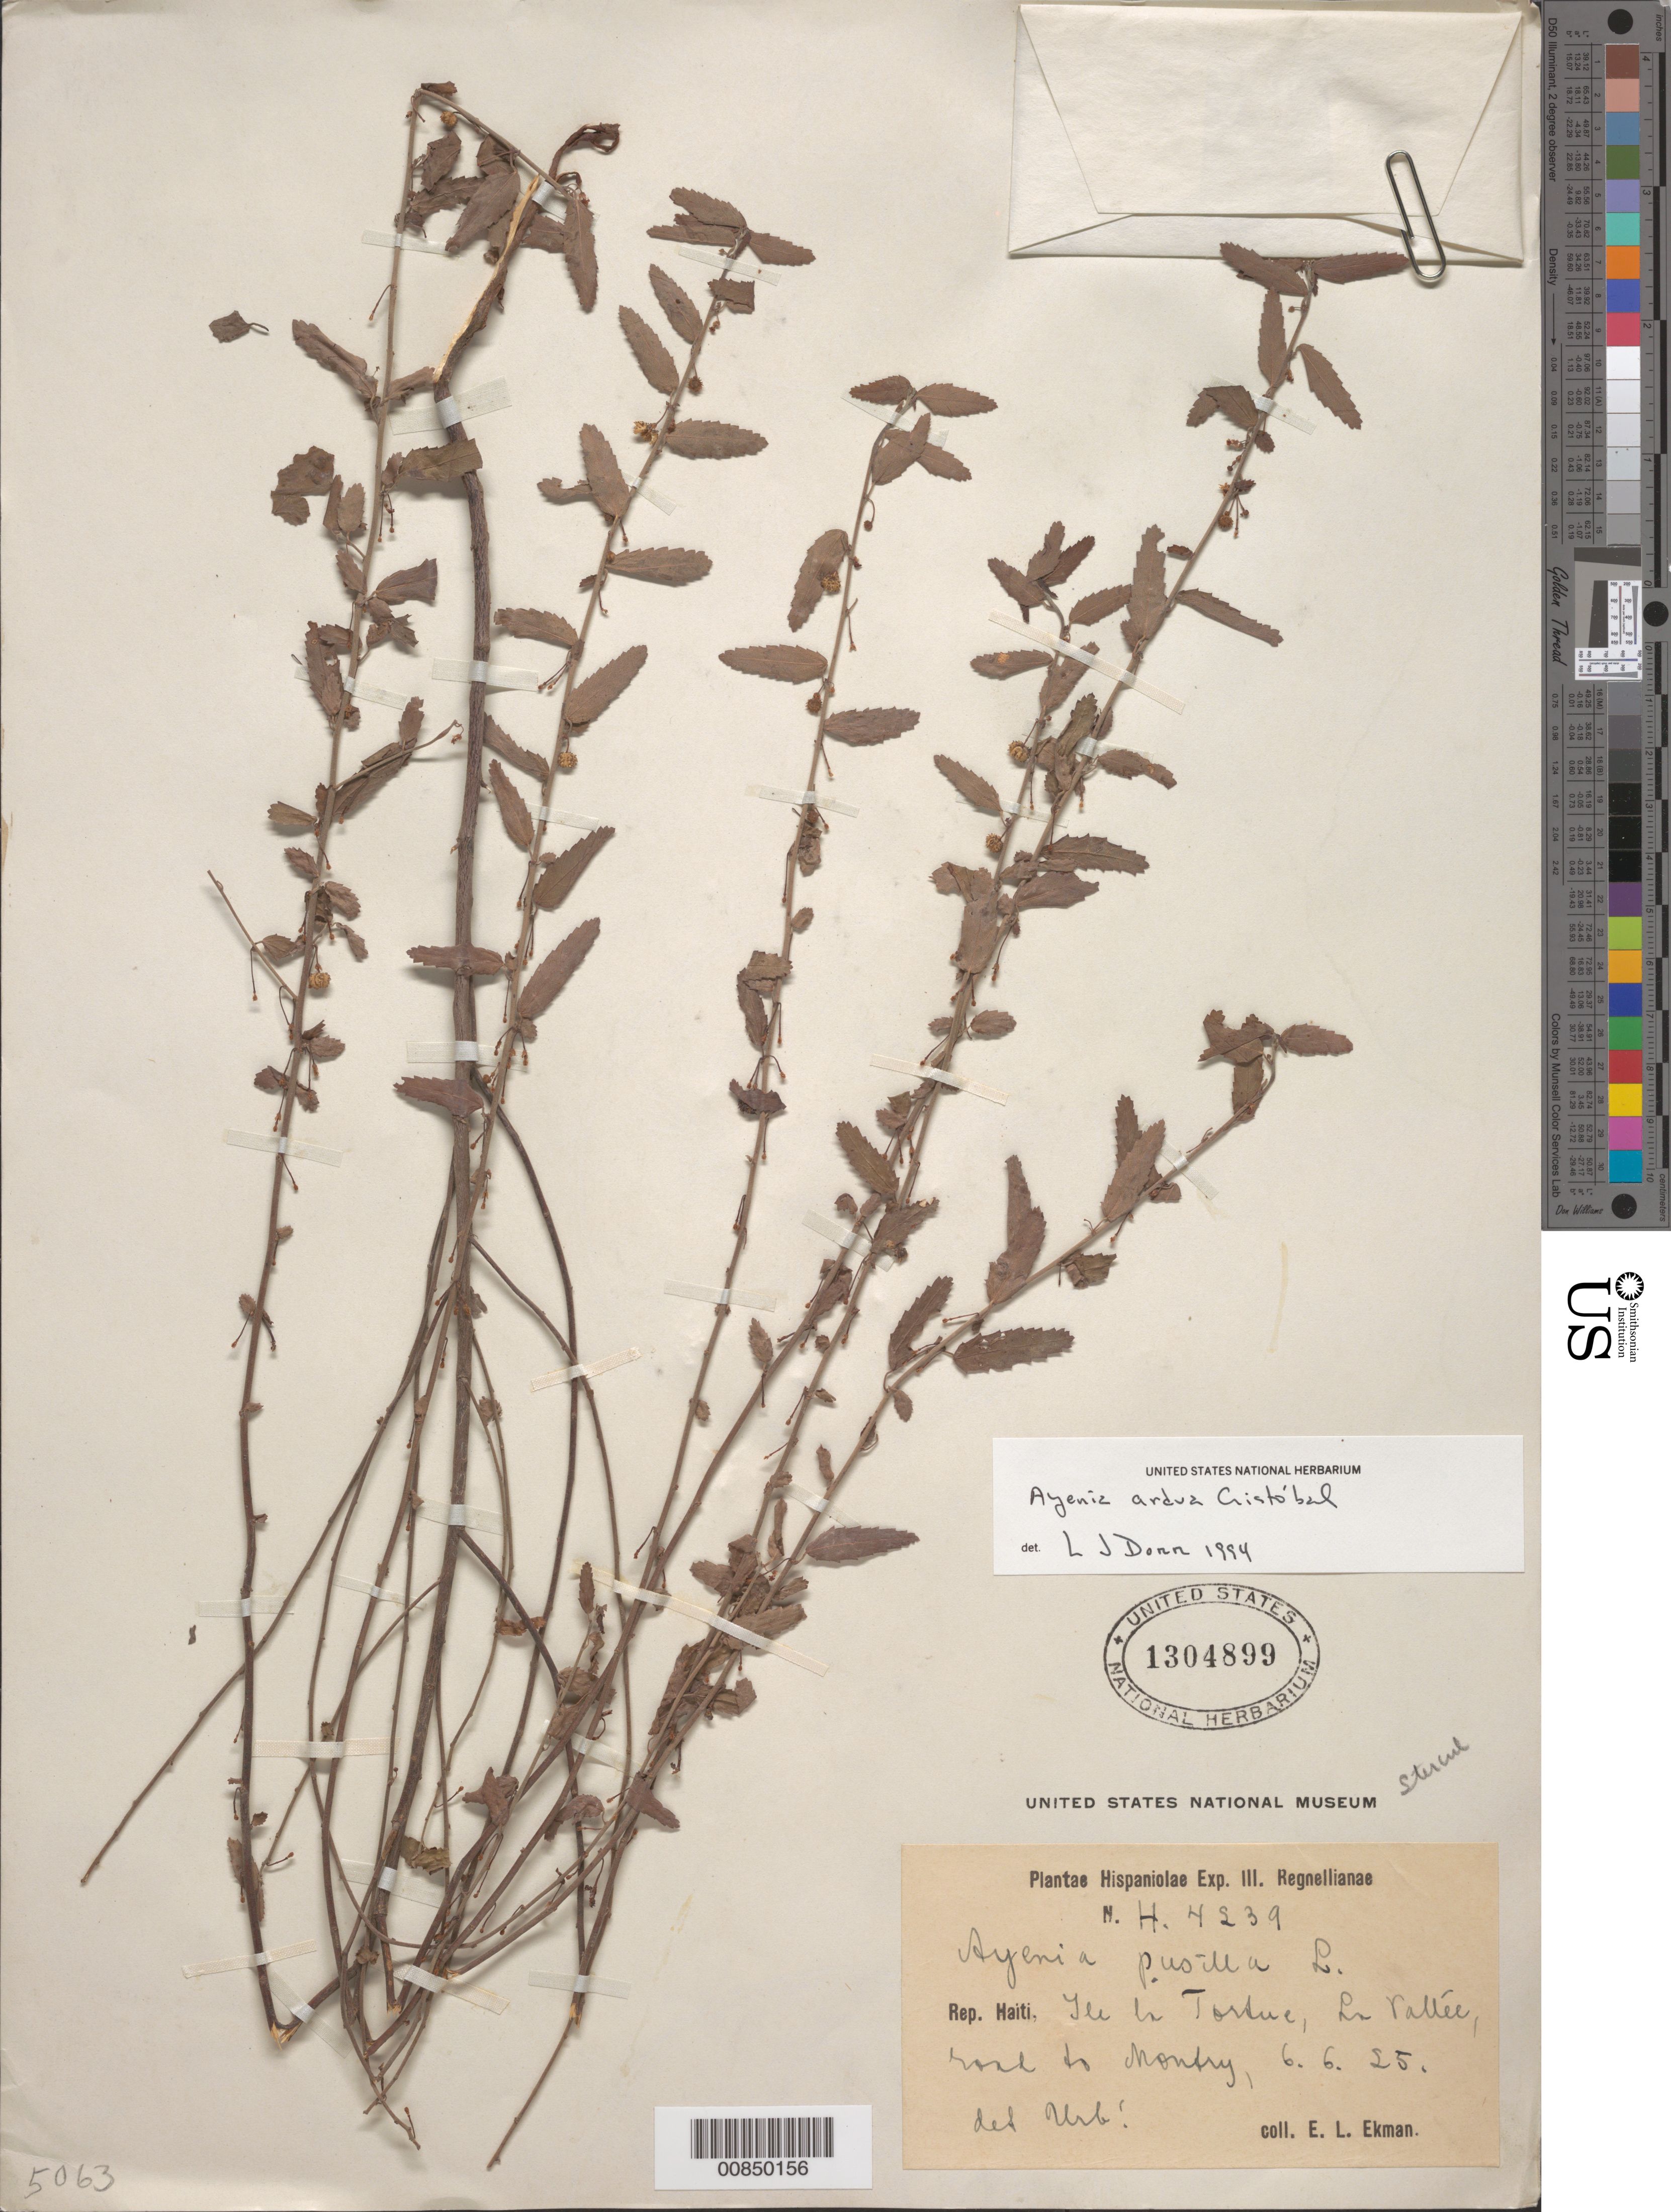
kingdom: Plantae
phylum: Tracheophyta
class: Magnoliopsida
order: Malvales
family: Malvaceae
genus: Ayenia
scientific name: Ayenia ardua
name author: Cristóbal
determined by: Dorr, L. J., (BOT), Smithsonian Institution - National Museum of Natural History (UNITED STATES)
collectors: E. L. Ekman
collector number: H 4239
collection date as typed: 06 Jun 1925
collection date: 1925-06-06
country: Haiti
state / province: Nord-Ouest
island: Île de la Tortue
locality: La Vallée, road to Monfry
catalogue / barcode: US 1304899